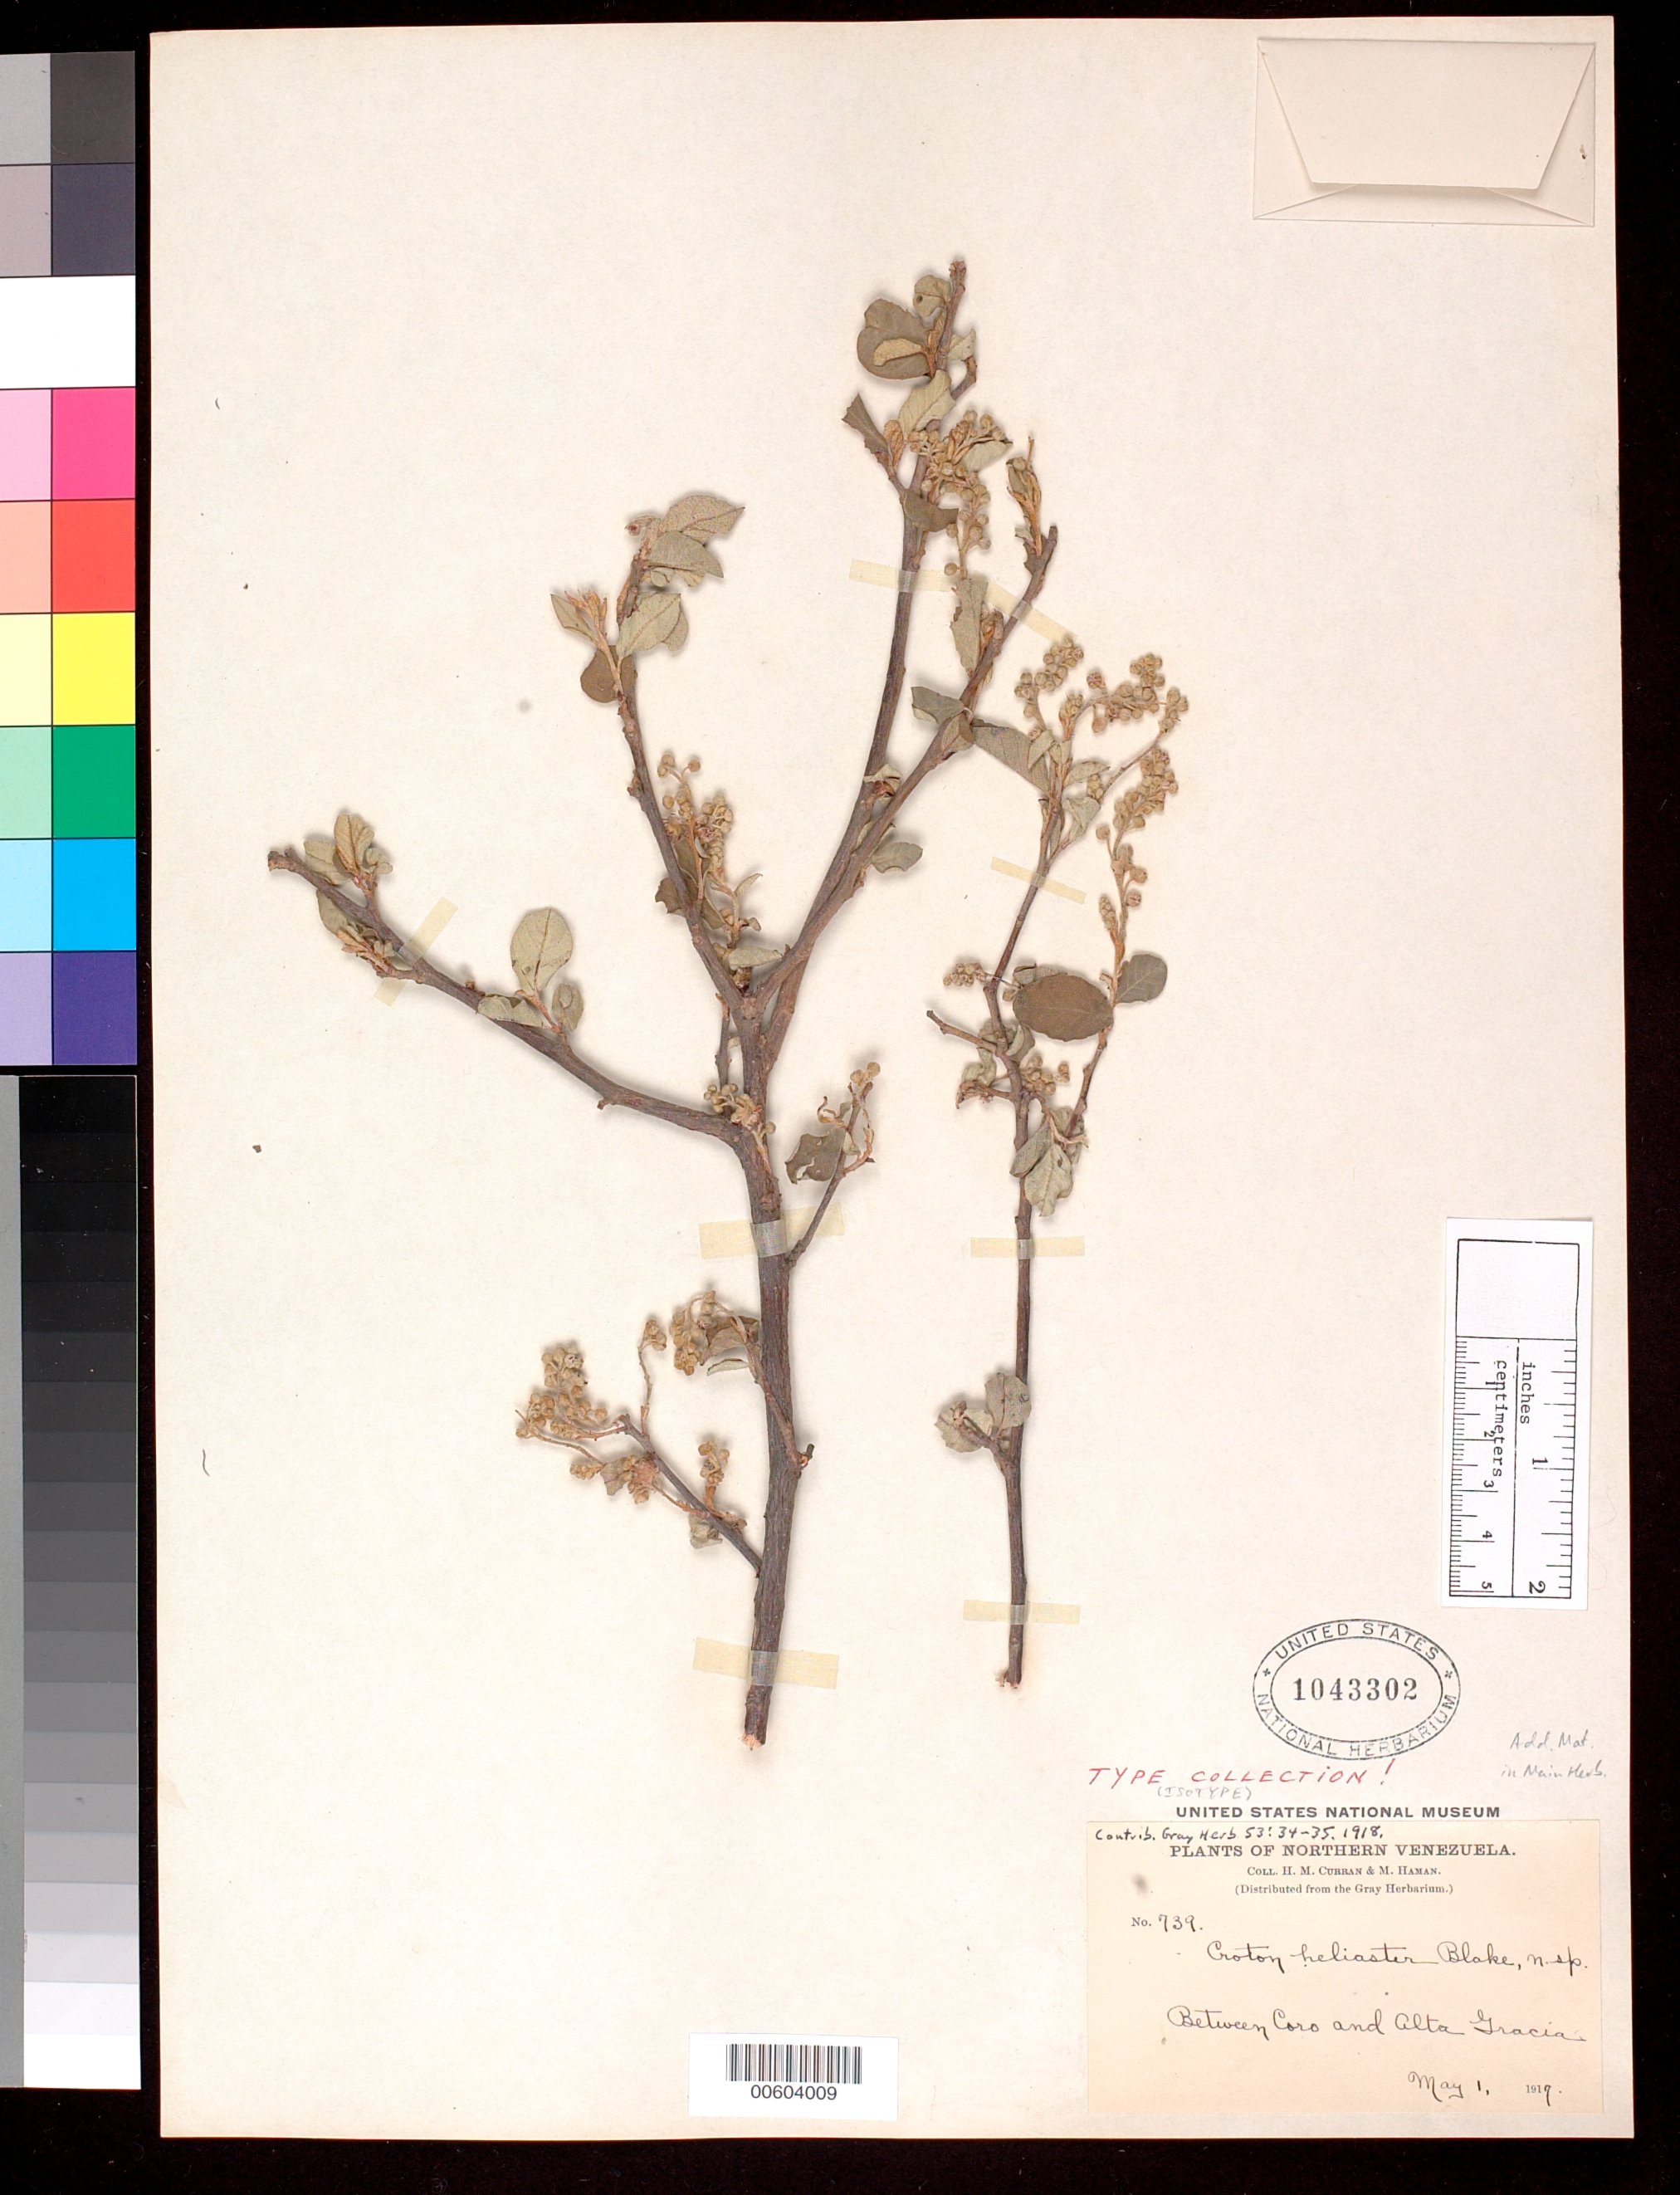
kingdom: Plantae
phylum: Tracheophyta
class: Magnoliopsida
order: Malpighiales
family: Euphorbiaceae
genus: Croton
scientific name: Croton heliaster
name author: S.F. Blake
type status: Isotype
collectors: H. M. Curran & M. Haman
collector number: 739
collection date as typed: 01 May 1917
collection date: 1917-05-01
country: Venezuela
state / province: Falcón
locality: Between Coro and Altagracia. [Alta Gracia?].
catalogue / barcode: US 1043302